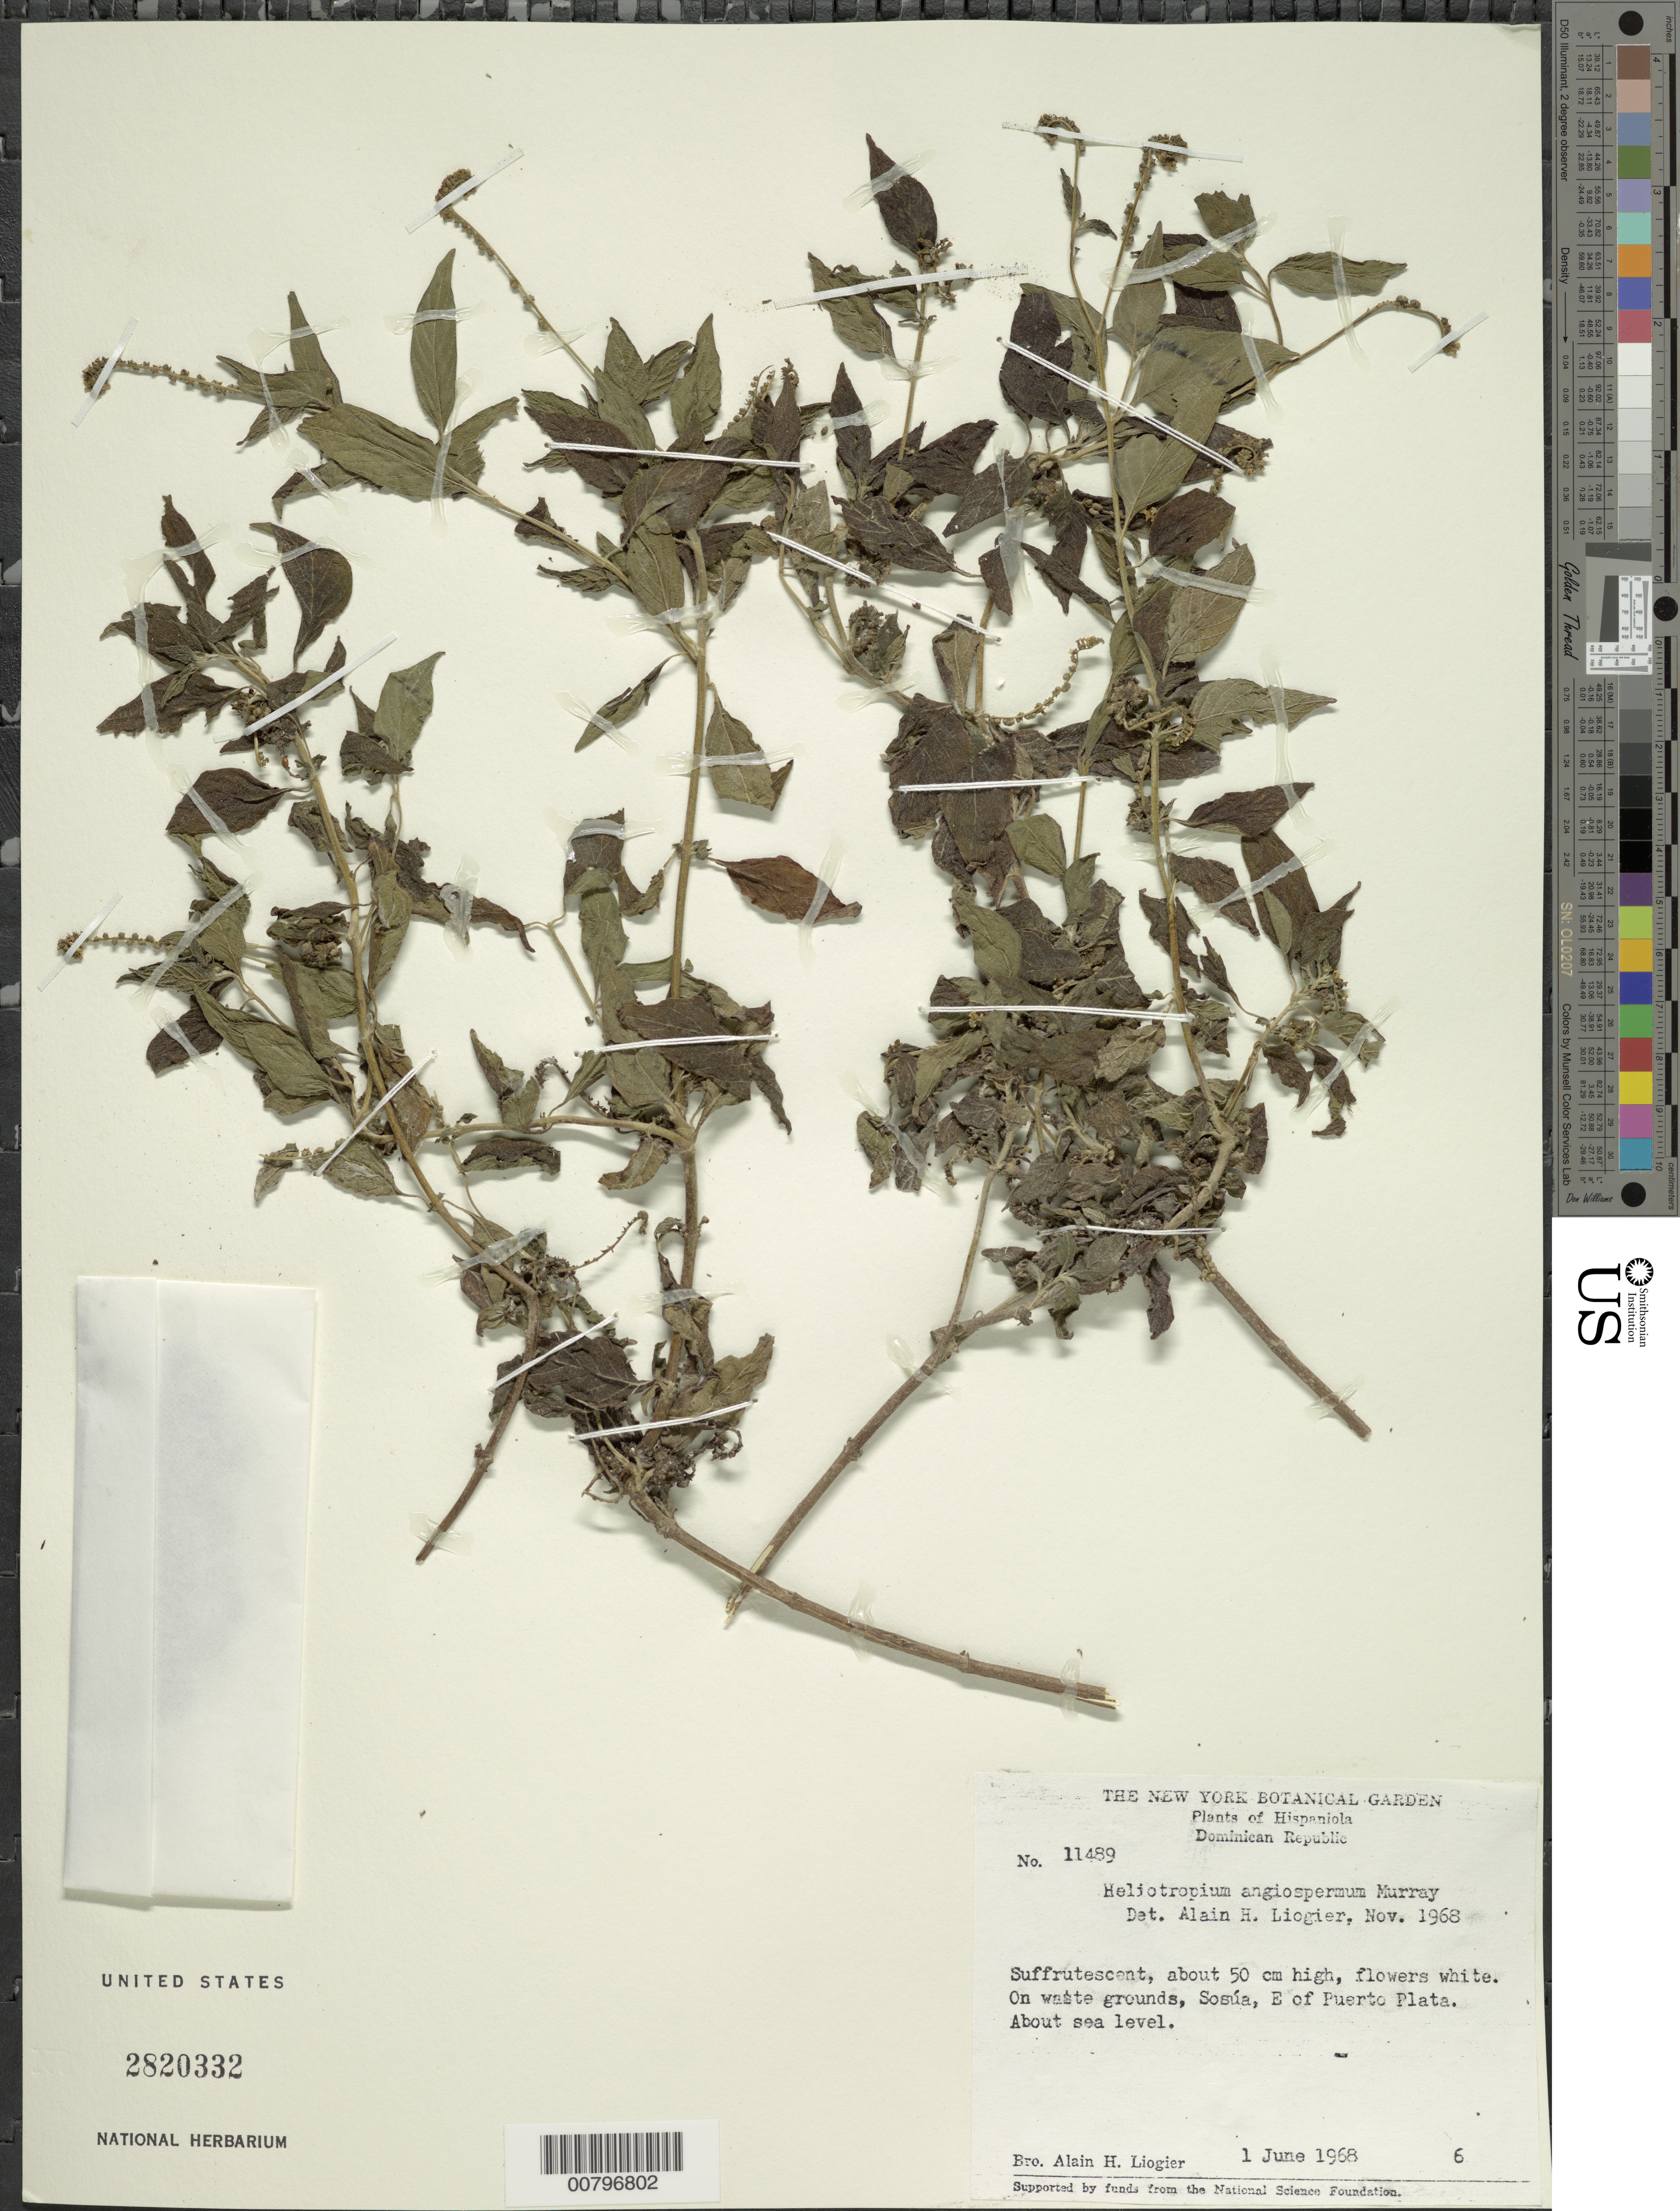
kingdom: Plantae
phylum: Tracheophyta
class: Magnoliopsida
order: Boraginales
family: Heliotropiaceae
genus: Heliotropium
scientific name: Heliotropium angiospermum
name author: Murray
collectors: A. H. Liogier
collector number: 11489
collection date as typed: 01 Jun 1968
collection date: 1968-06-01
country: Dominican Republic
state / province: Puerto Plata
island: Hispaniola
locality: On waste grounds, Sosúa, E of Puerto Plata. About sea level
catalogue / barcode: US 2820332